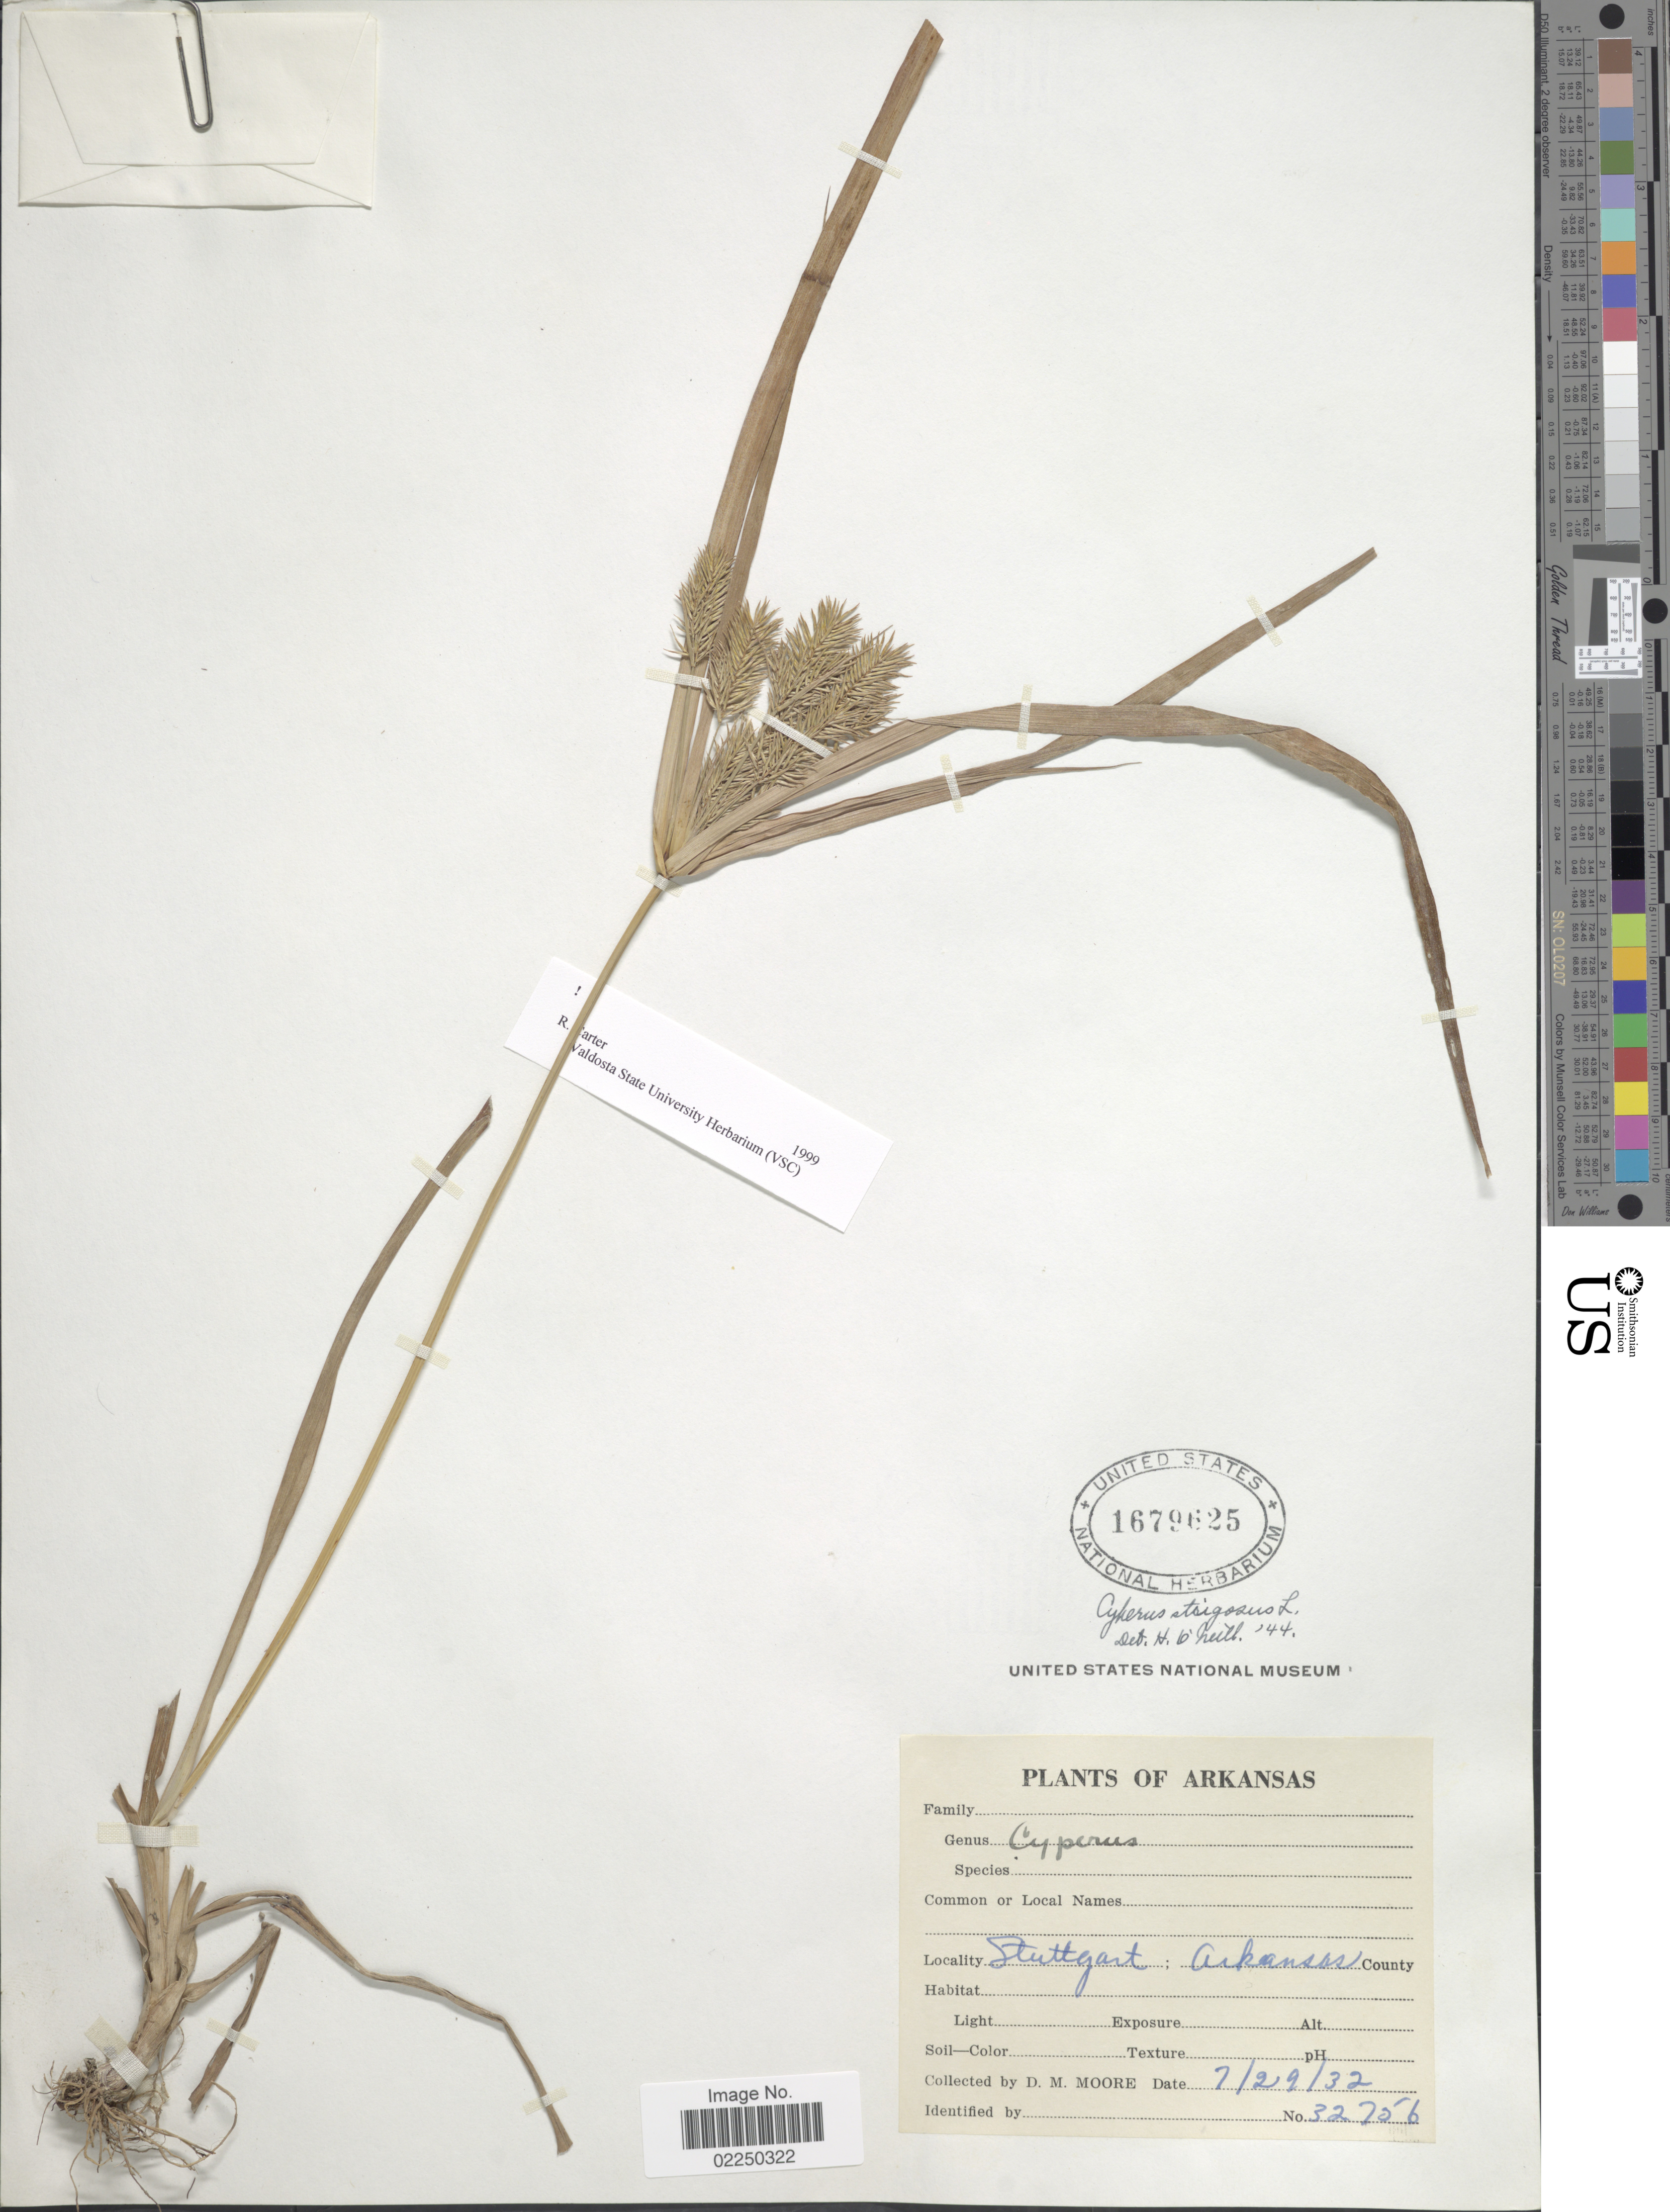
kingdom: Plantae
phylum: Tracheophyta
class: Liliopsida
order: Poales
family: Cyperaceae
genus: Cyperus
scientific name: Cyperus strigosus L.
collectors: D. Moore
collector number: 3275b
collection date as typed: Transcribed d/m/y: 29/7/32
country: United States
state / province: Arkansas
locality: Stuttgart; Arkansas County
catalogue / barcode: US 1679625